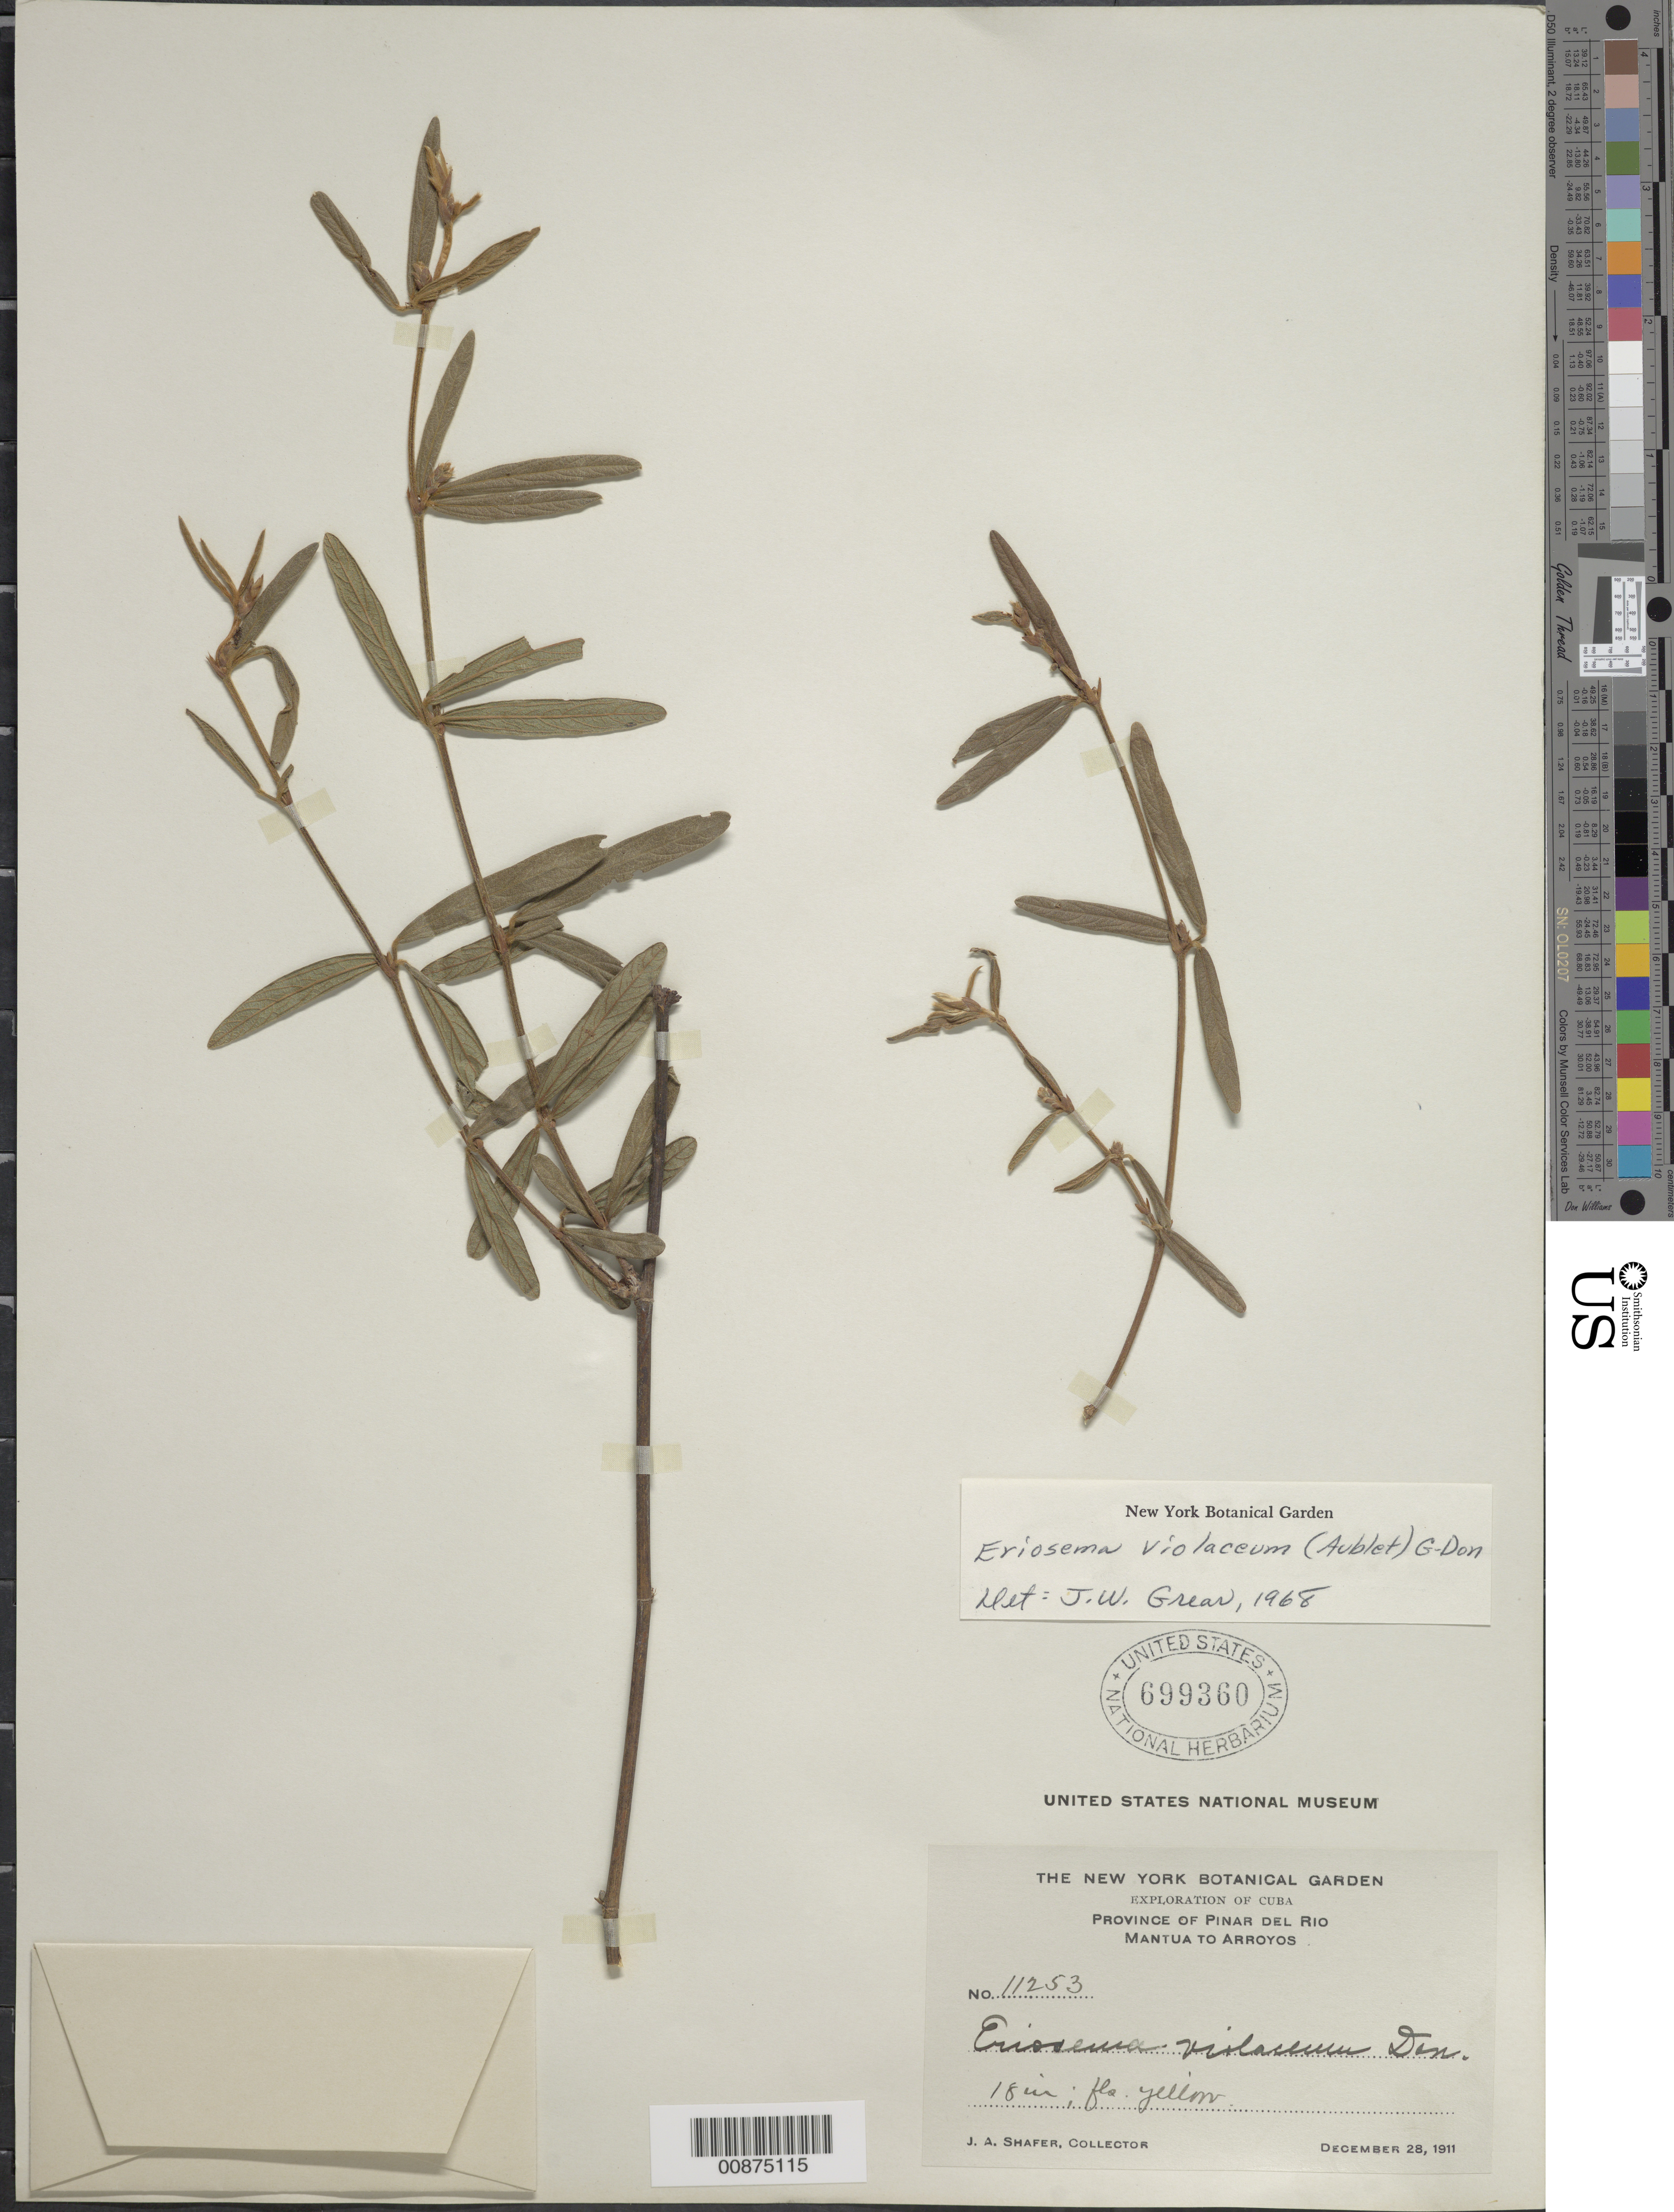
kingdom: Plantae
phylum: Tracheophyta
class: Magnoliopsida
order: Fabales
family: Fabaceae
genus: Eriosema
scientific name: Eriosema violaceum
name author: (Aubl.) G. Don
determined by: Grear, J. W., Jr.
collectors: J. A. Shafer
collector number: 11253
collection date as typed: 28 Dec 1911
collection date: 1911-12-28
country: Cuba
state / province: Pinar del Rio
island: Cuba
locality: Mantua to Arroyos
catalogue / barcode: US 699360